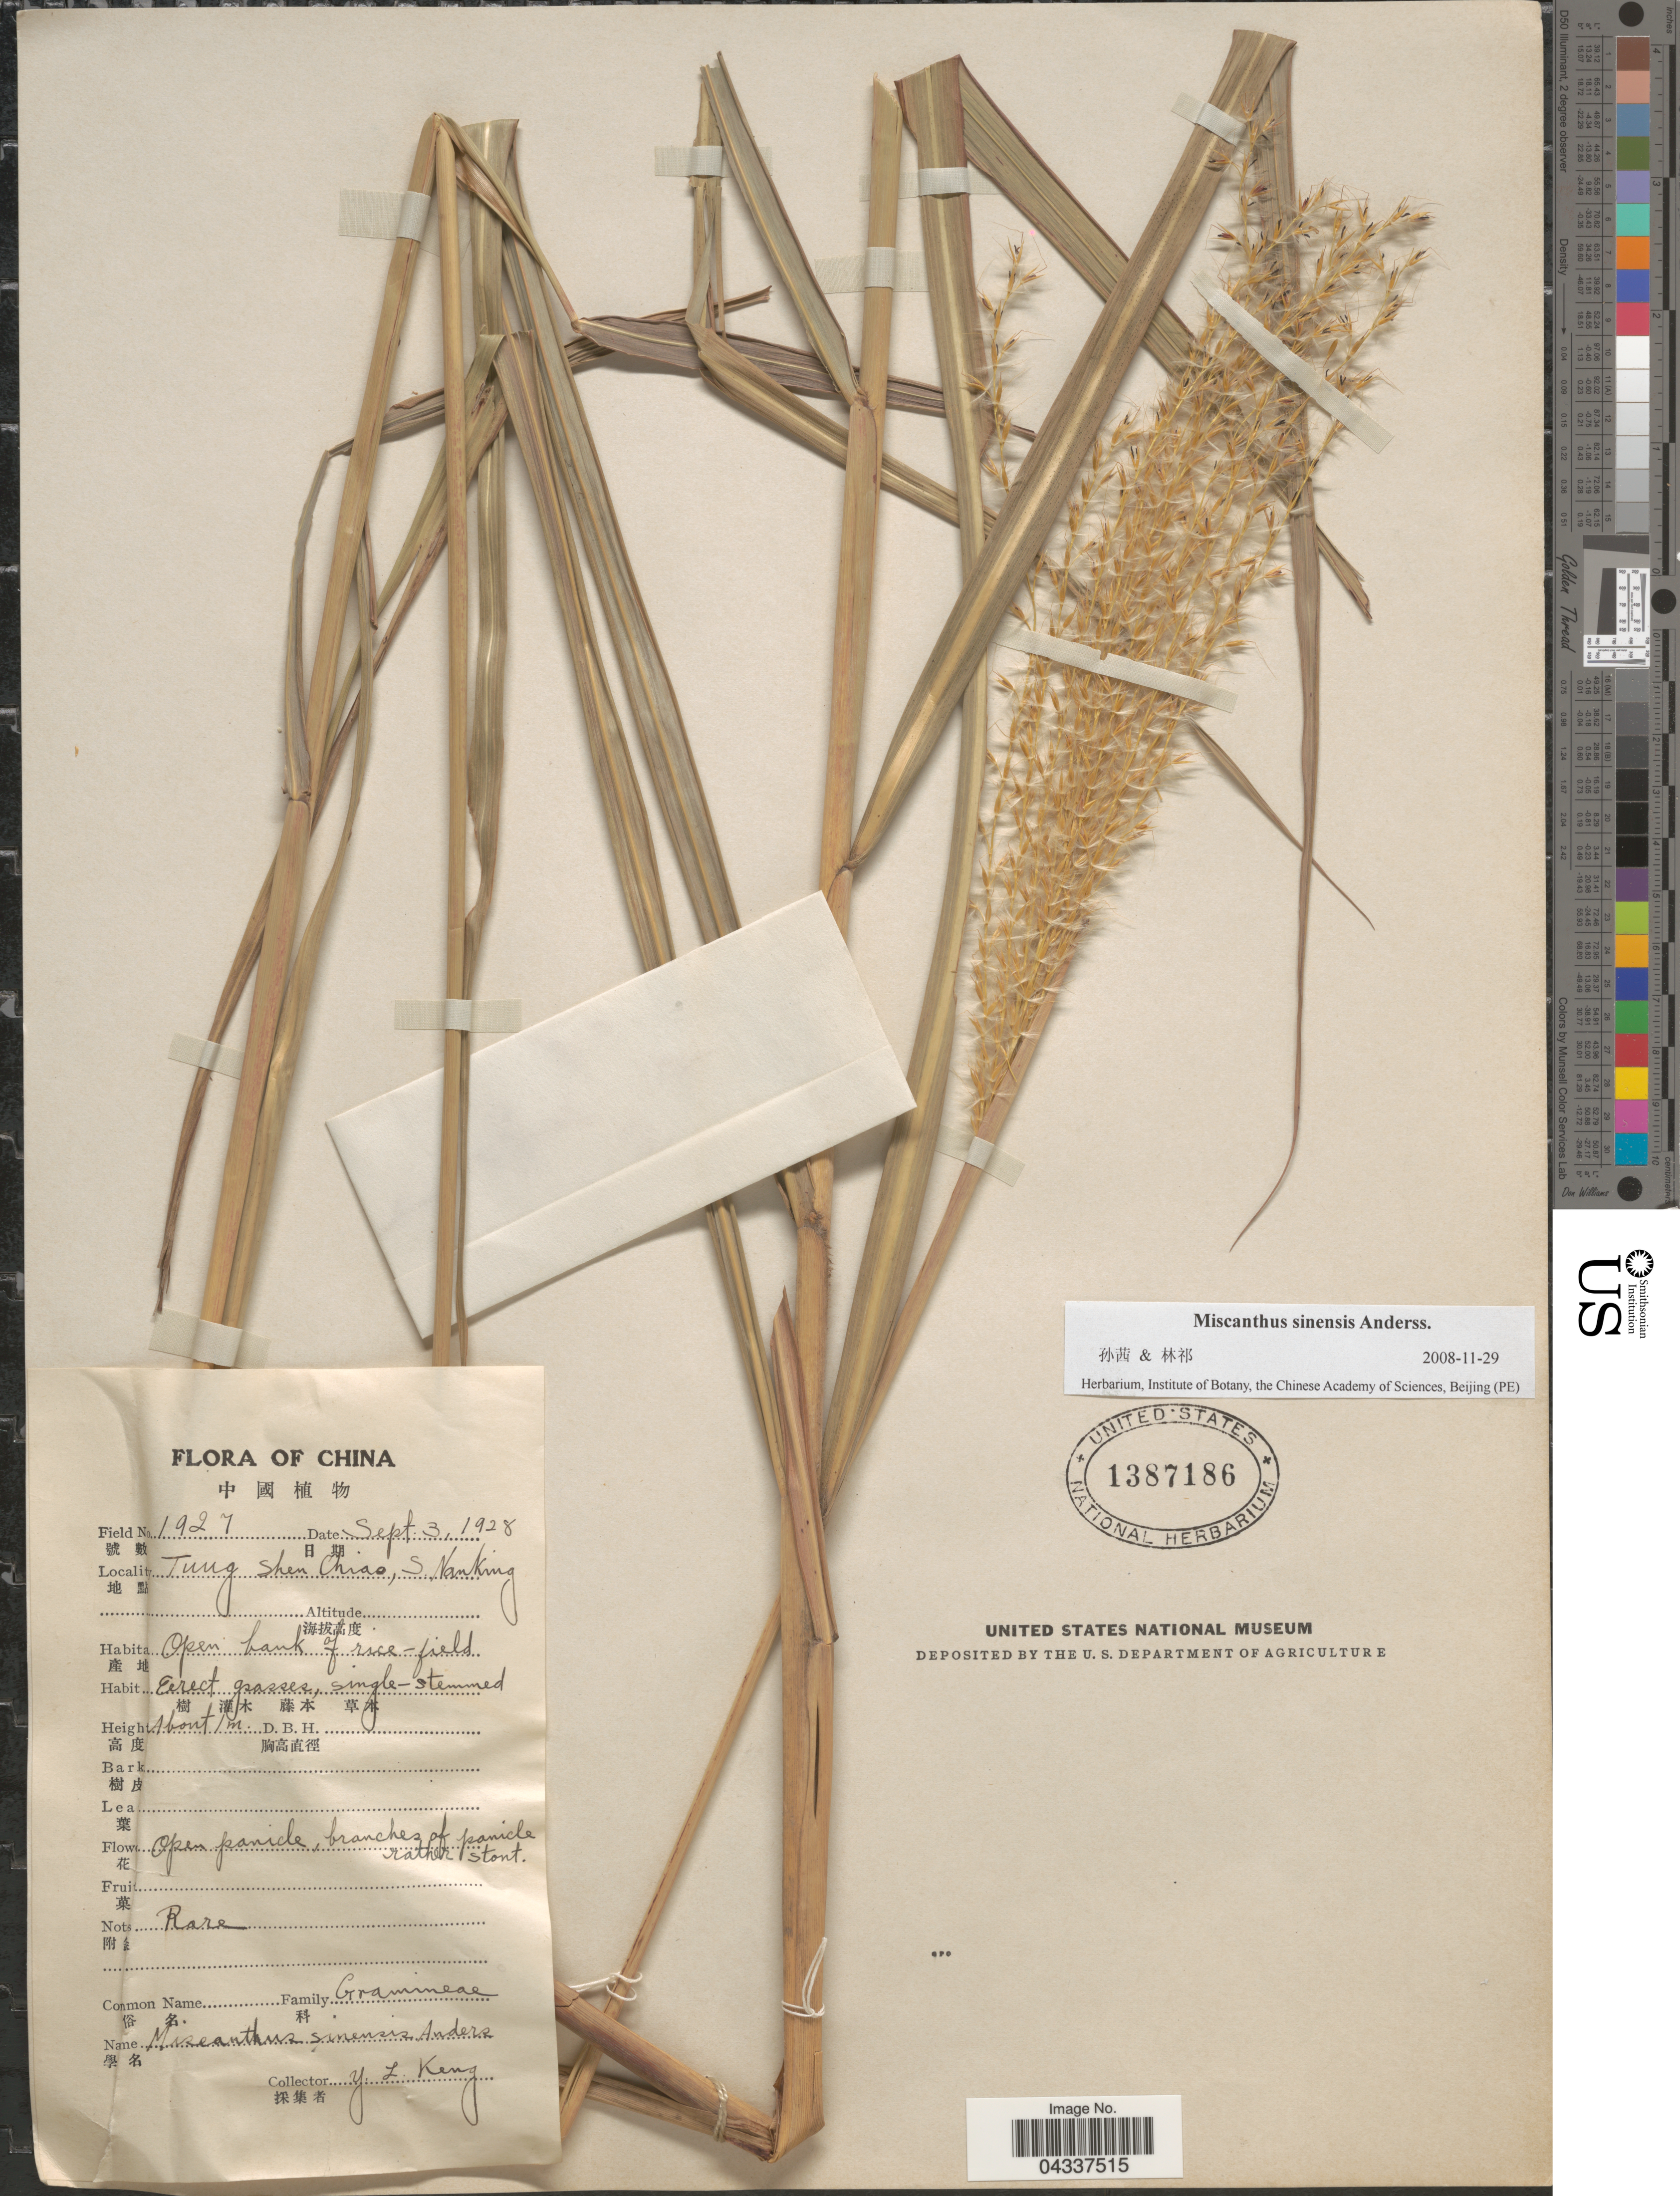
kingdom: Plantae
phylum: Tracheophyta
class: Liliopsida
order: Poales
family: Poaceae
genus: Miscanthus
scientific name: Miscanthus sinensis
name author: Andersson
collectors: Y. L. Keng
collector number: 1927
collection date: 1928-09-03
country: China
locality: Tung Shen Chiao, S. Nanking.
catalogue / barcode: US 1387186